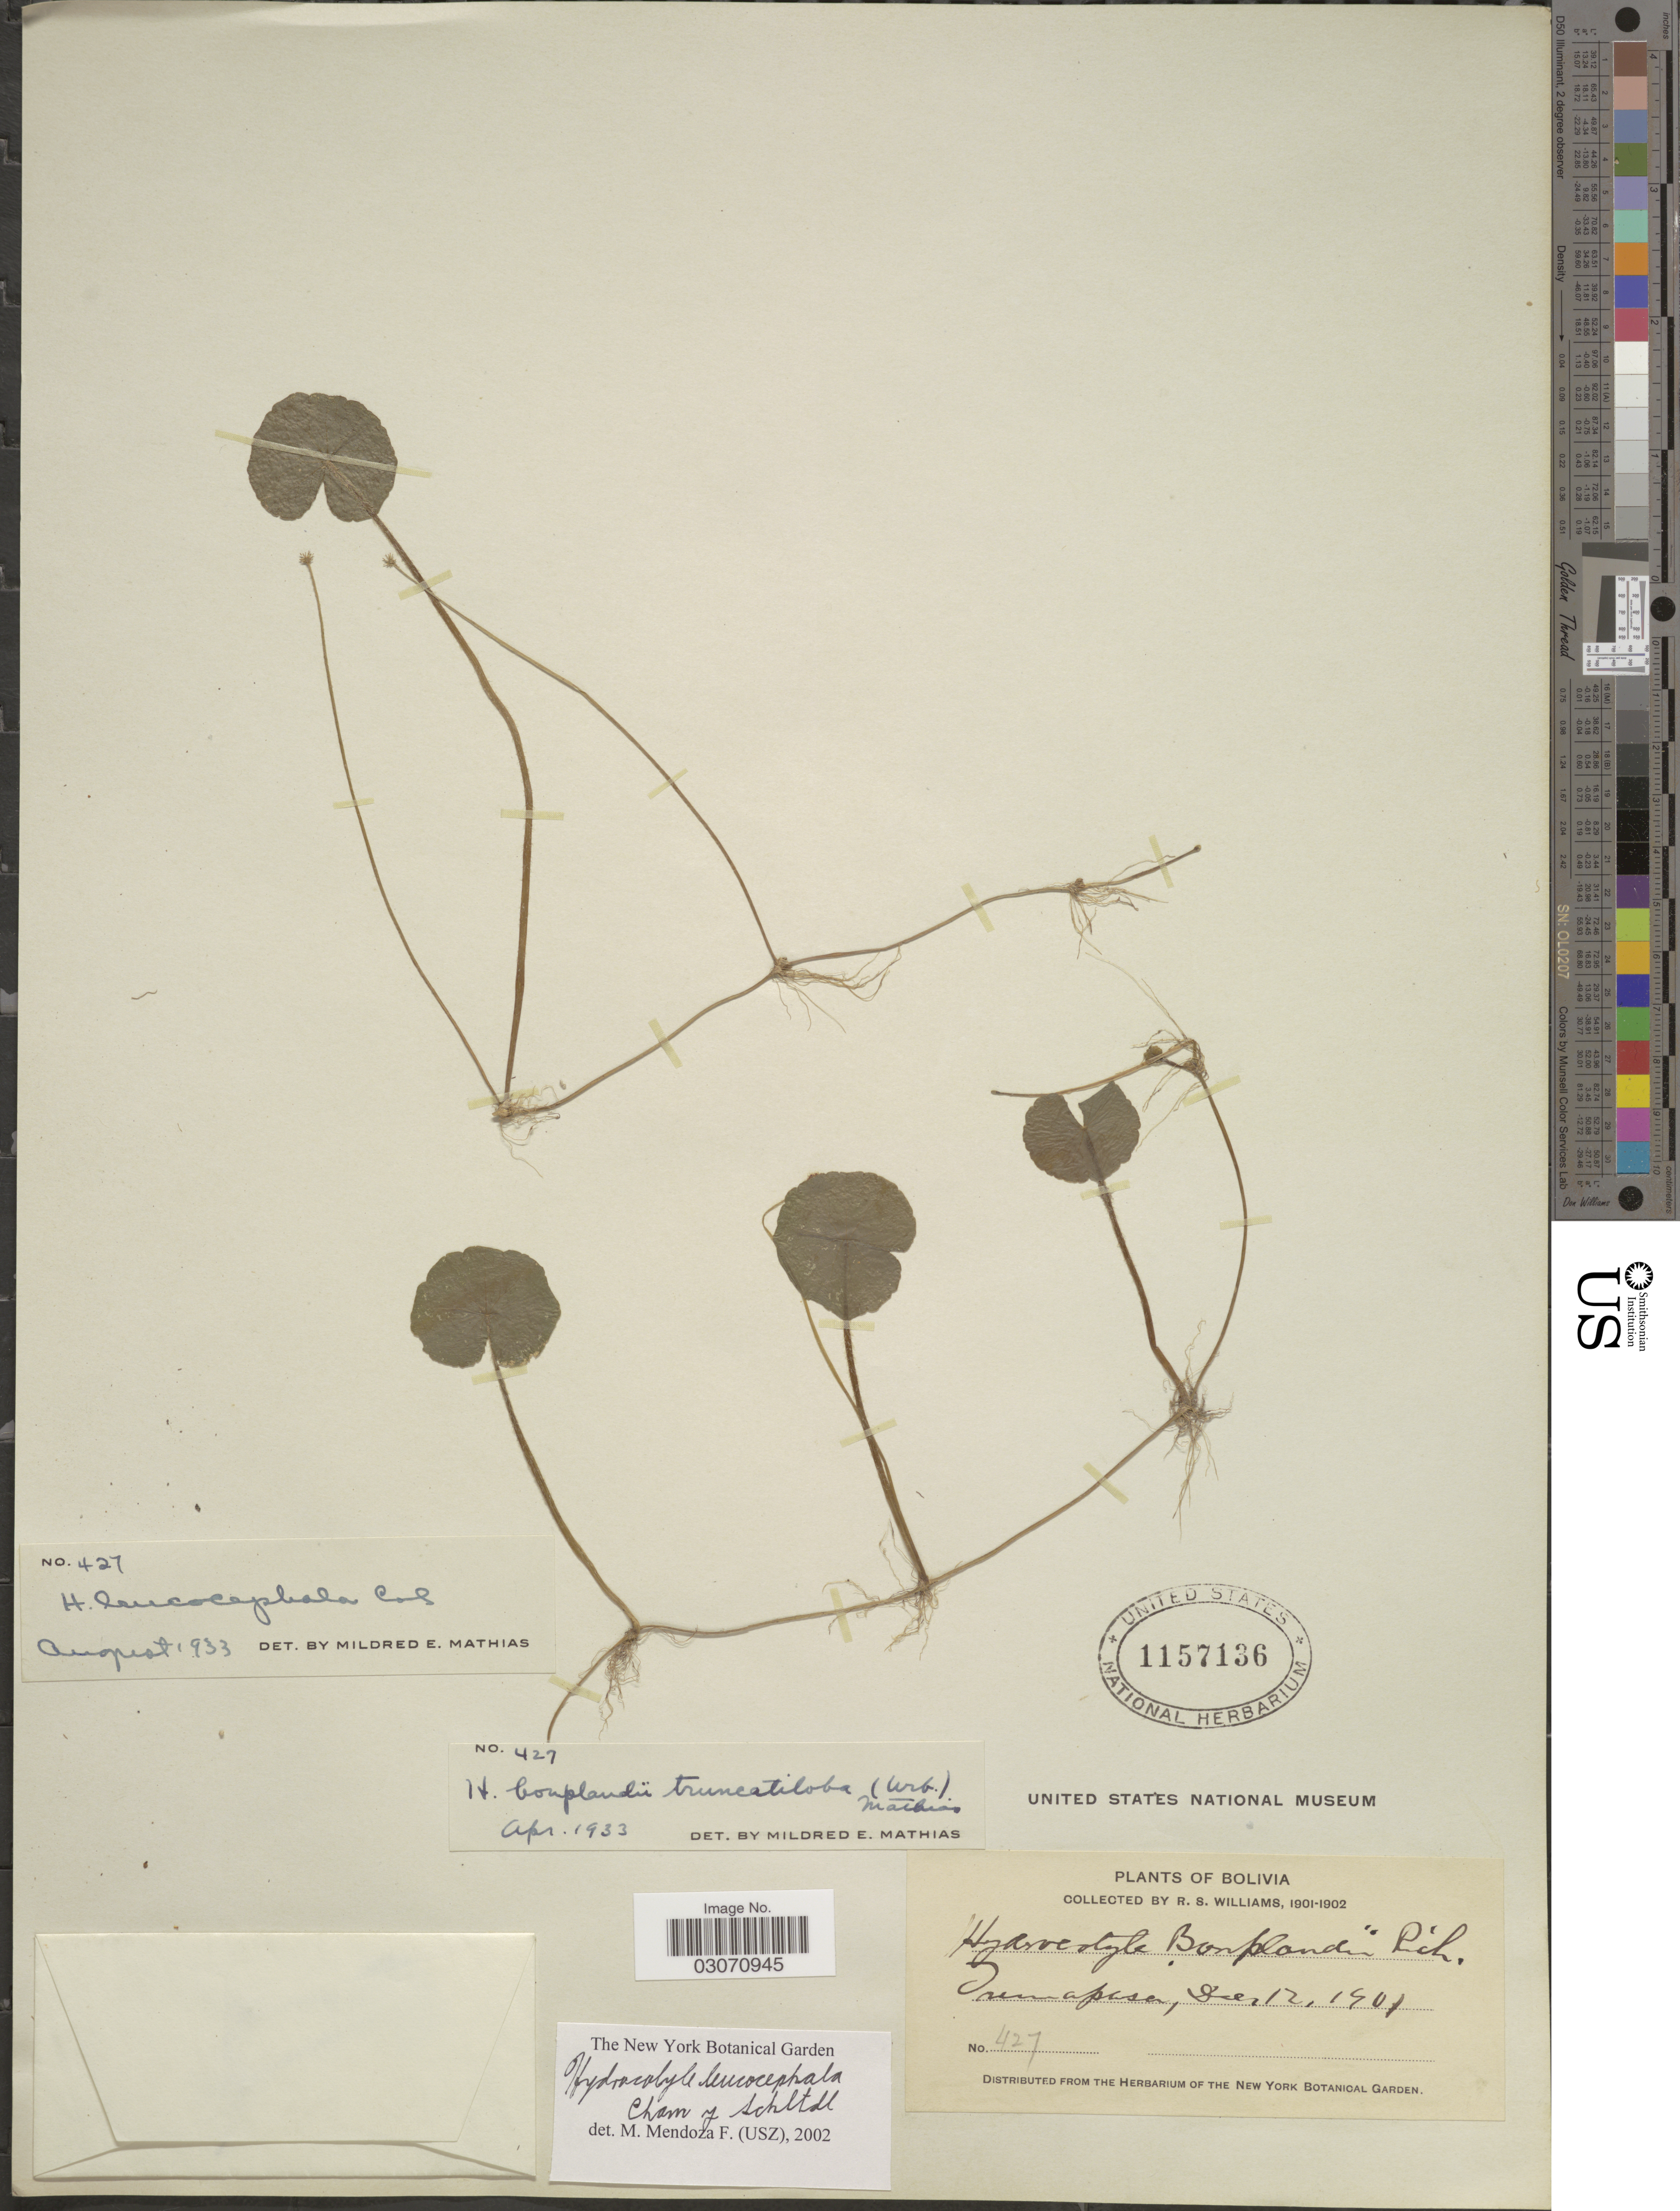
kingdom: Plantae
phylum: Tracheophyta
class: Magnoliopsida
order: Apiales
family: Araliaceae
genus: Hydrocotyle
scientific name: Hydrocotyle leucocephala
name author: Cham. & Schltdl.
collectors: R. S. Williams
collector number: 427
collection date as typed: Dec. 12, 1901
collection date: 1901-12-12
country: Bolivia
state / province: La Paz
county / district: Iturralde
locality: Tumupasa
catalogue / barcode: US 1157136